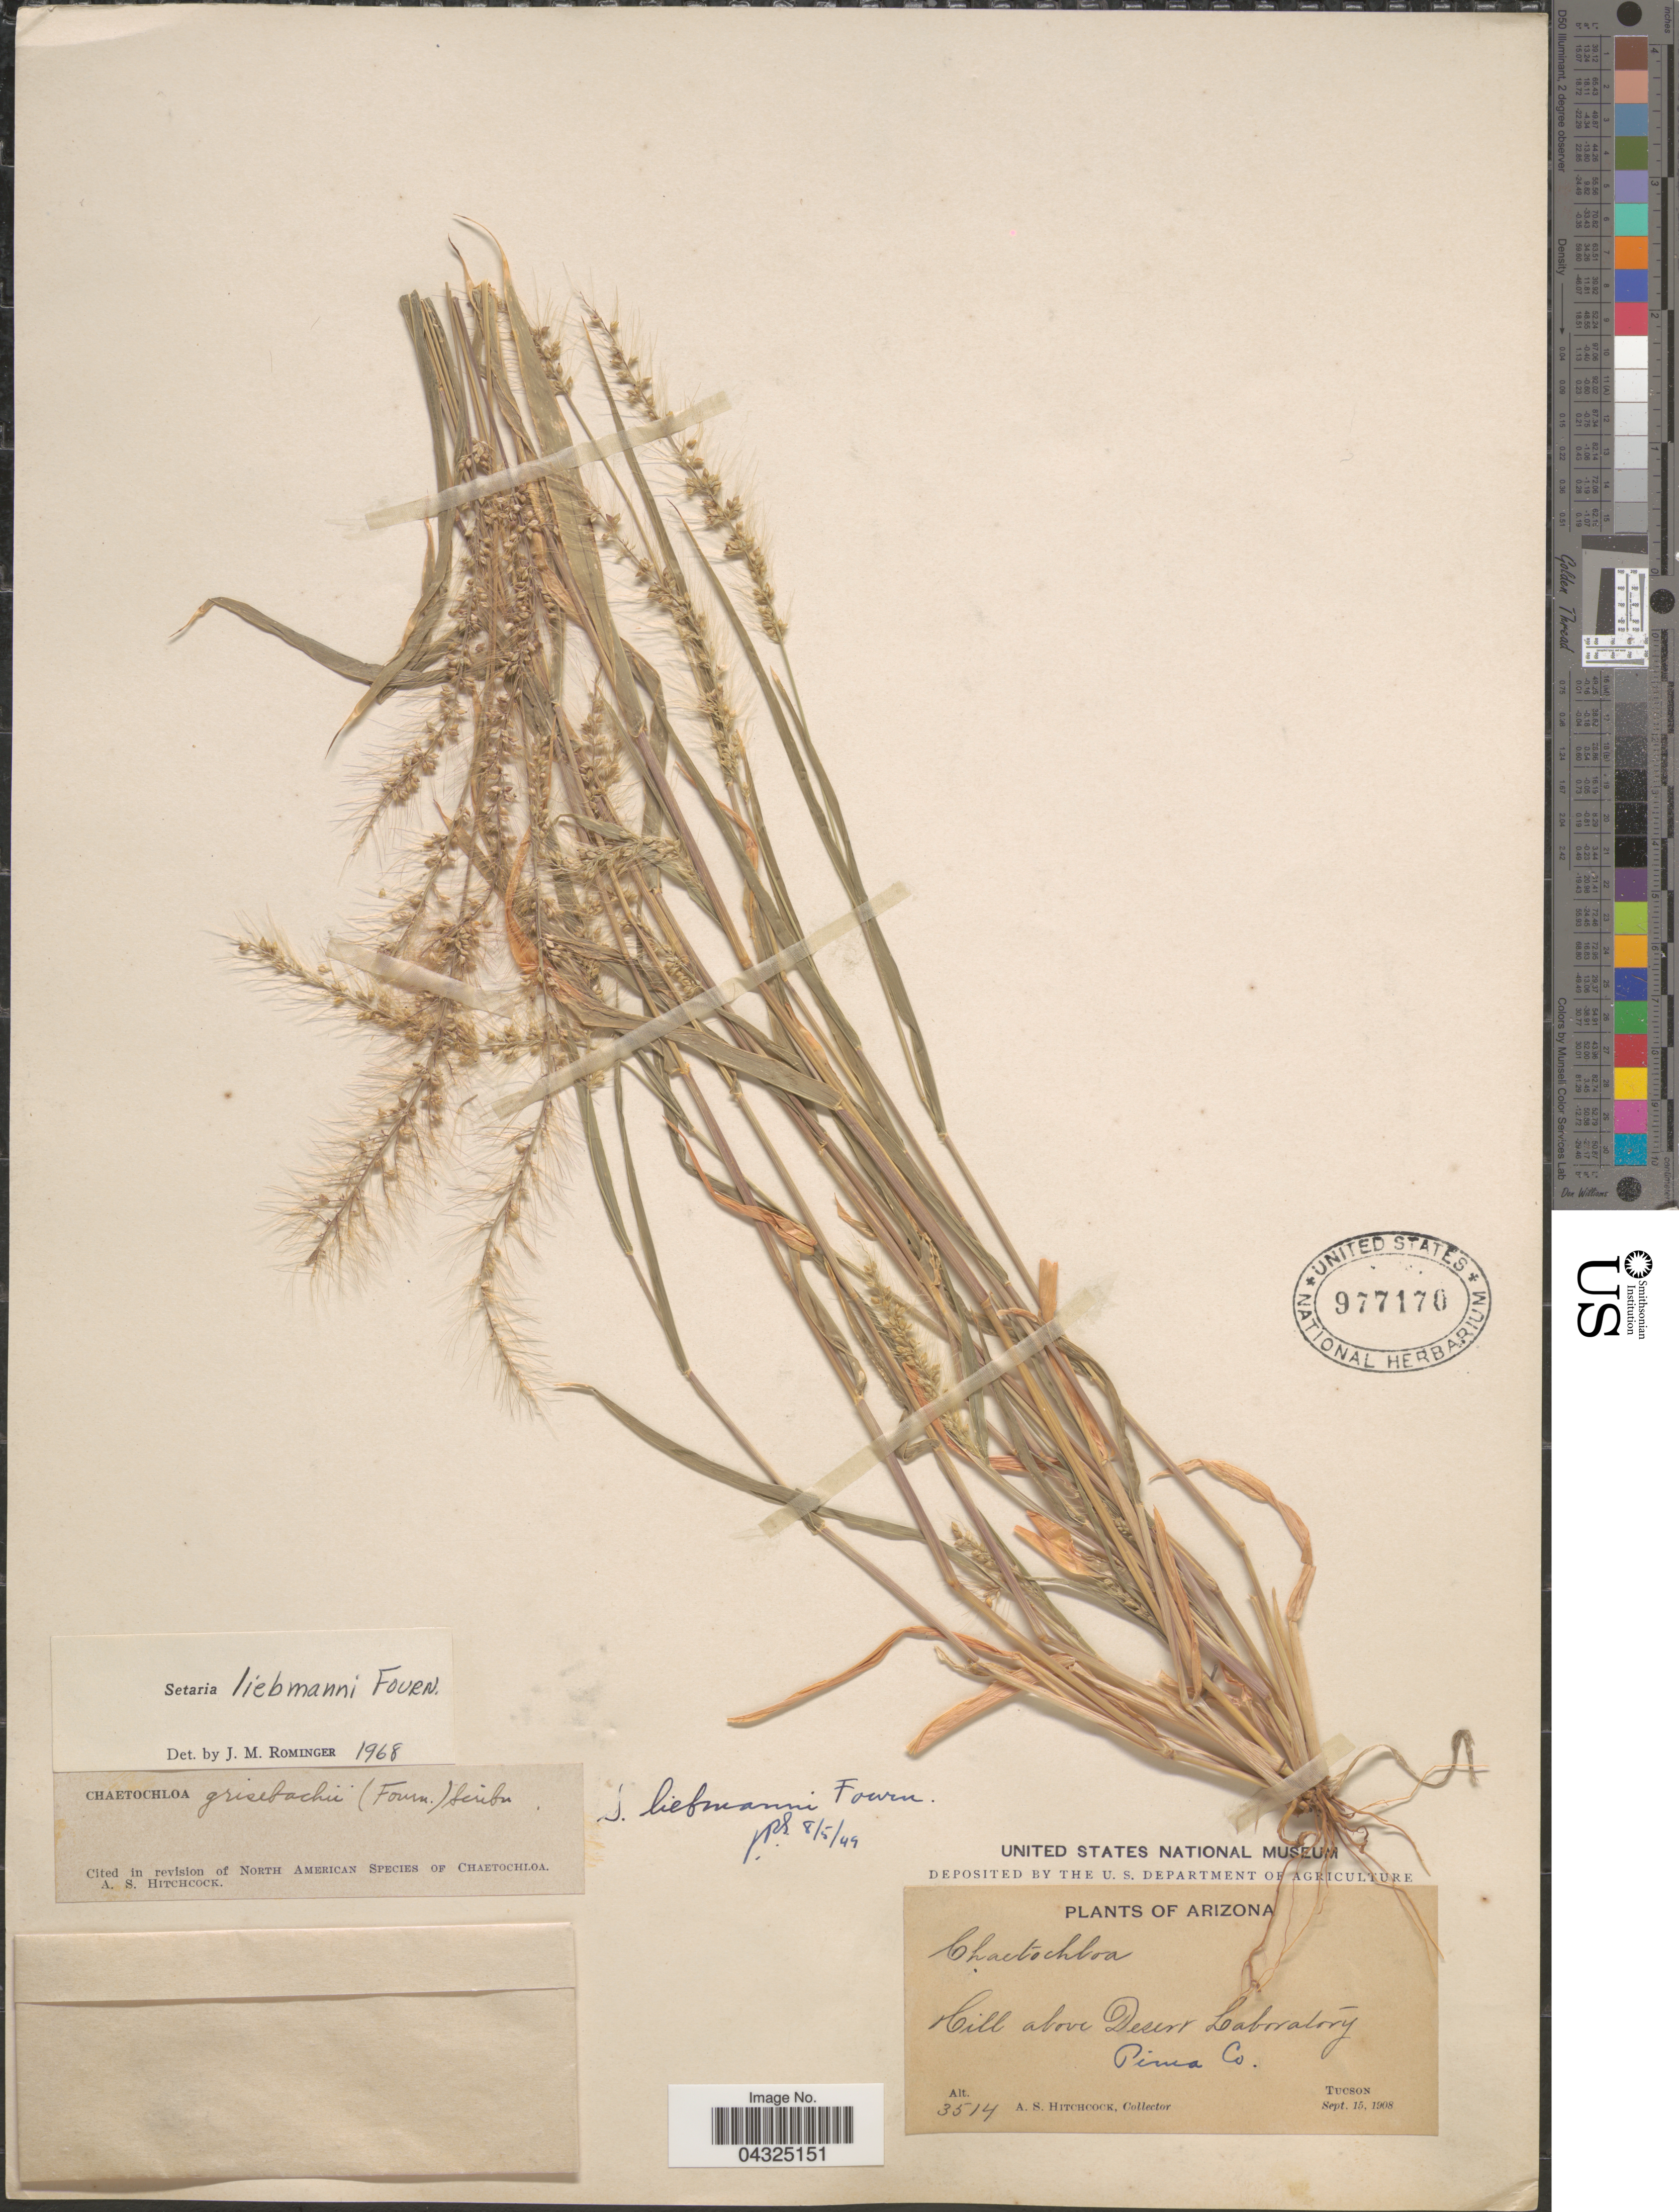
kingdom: Plantae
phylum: Tracheophyta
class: Liliopsida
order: Poales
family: Poaceae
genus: Setaria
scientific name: Setaria liebmannii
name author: E. Fourn.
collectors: A. S. Hitchcock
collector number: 3514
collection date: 1908-09-15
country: United States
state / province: Arizona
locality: Hill above Desert Laboratory, Pima Co. Tucson.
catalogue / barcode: US 977170